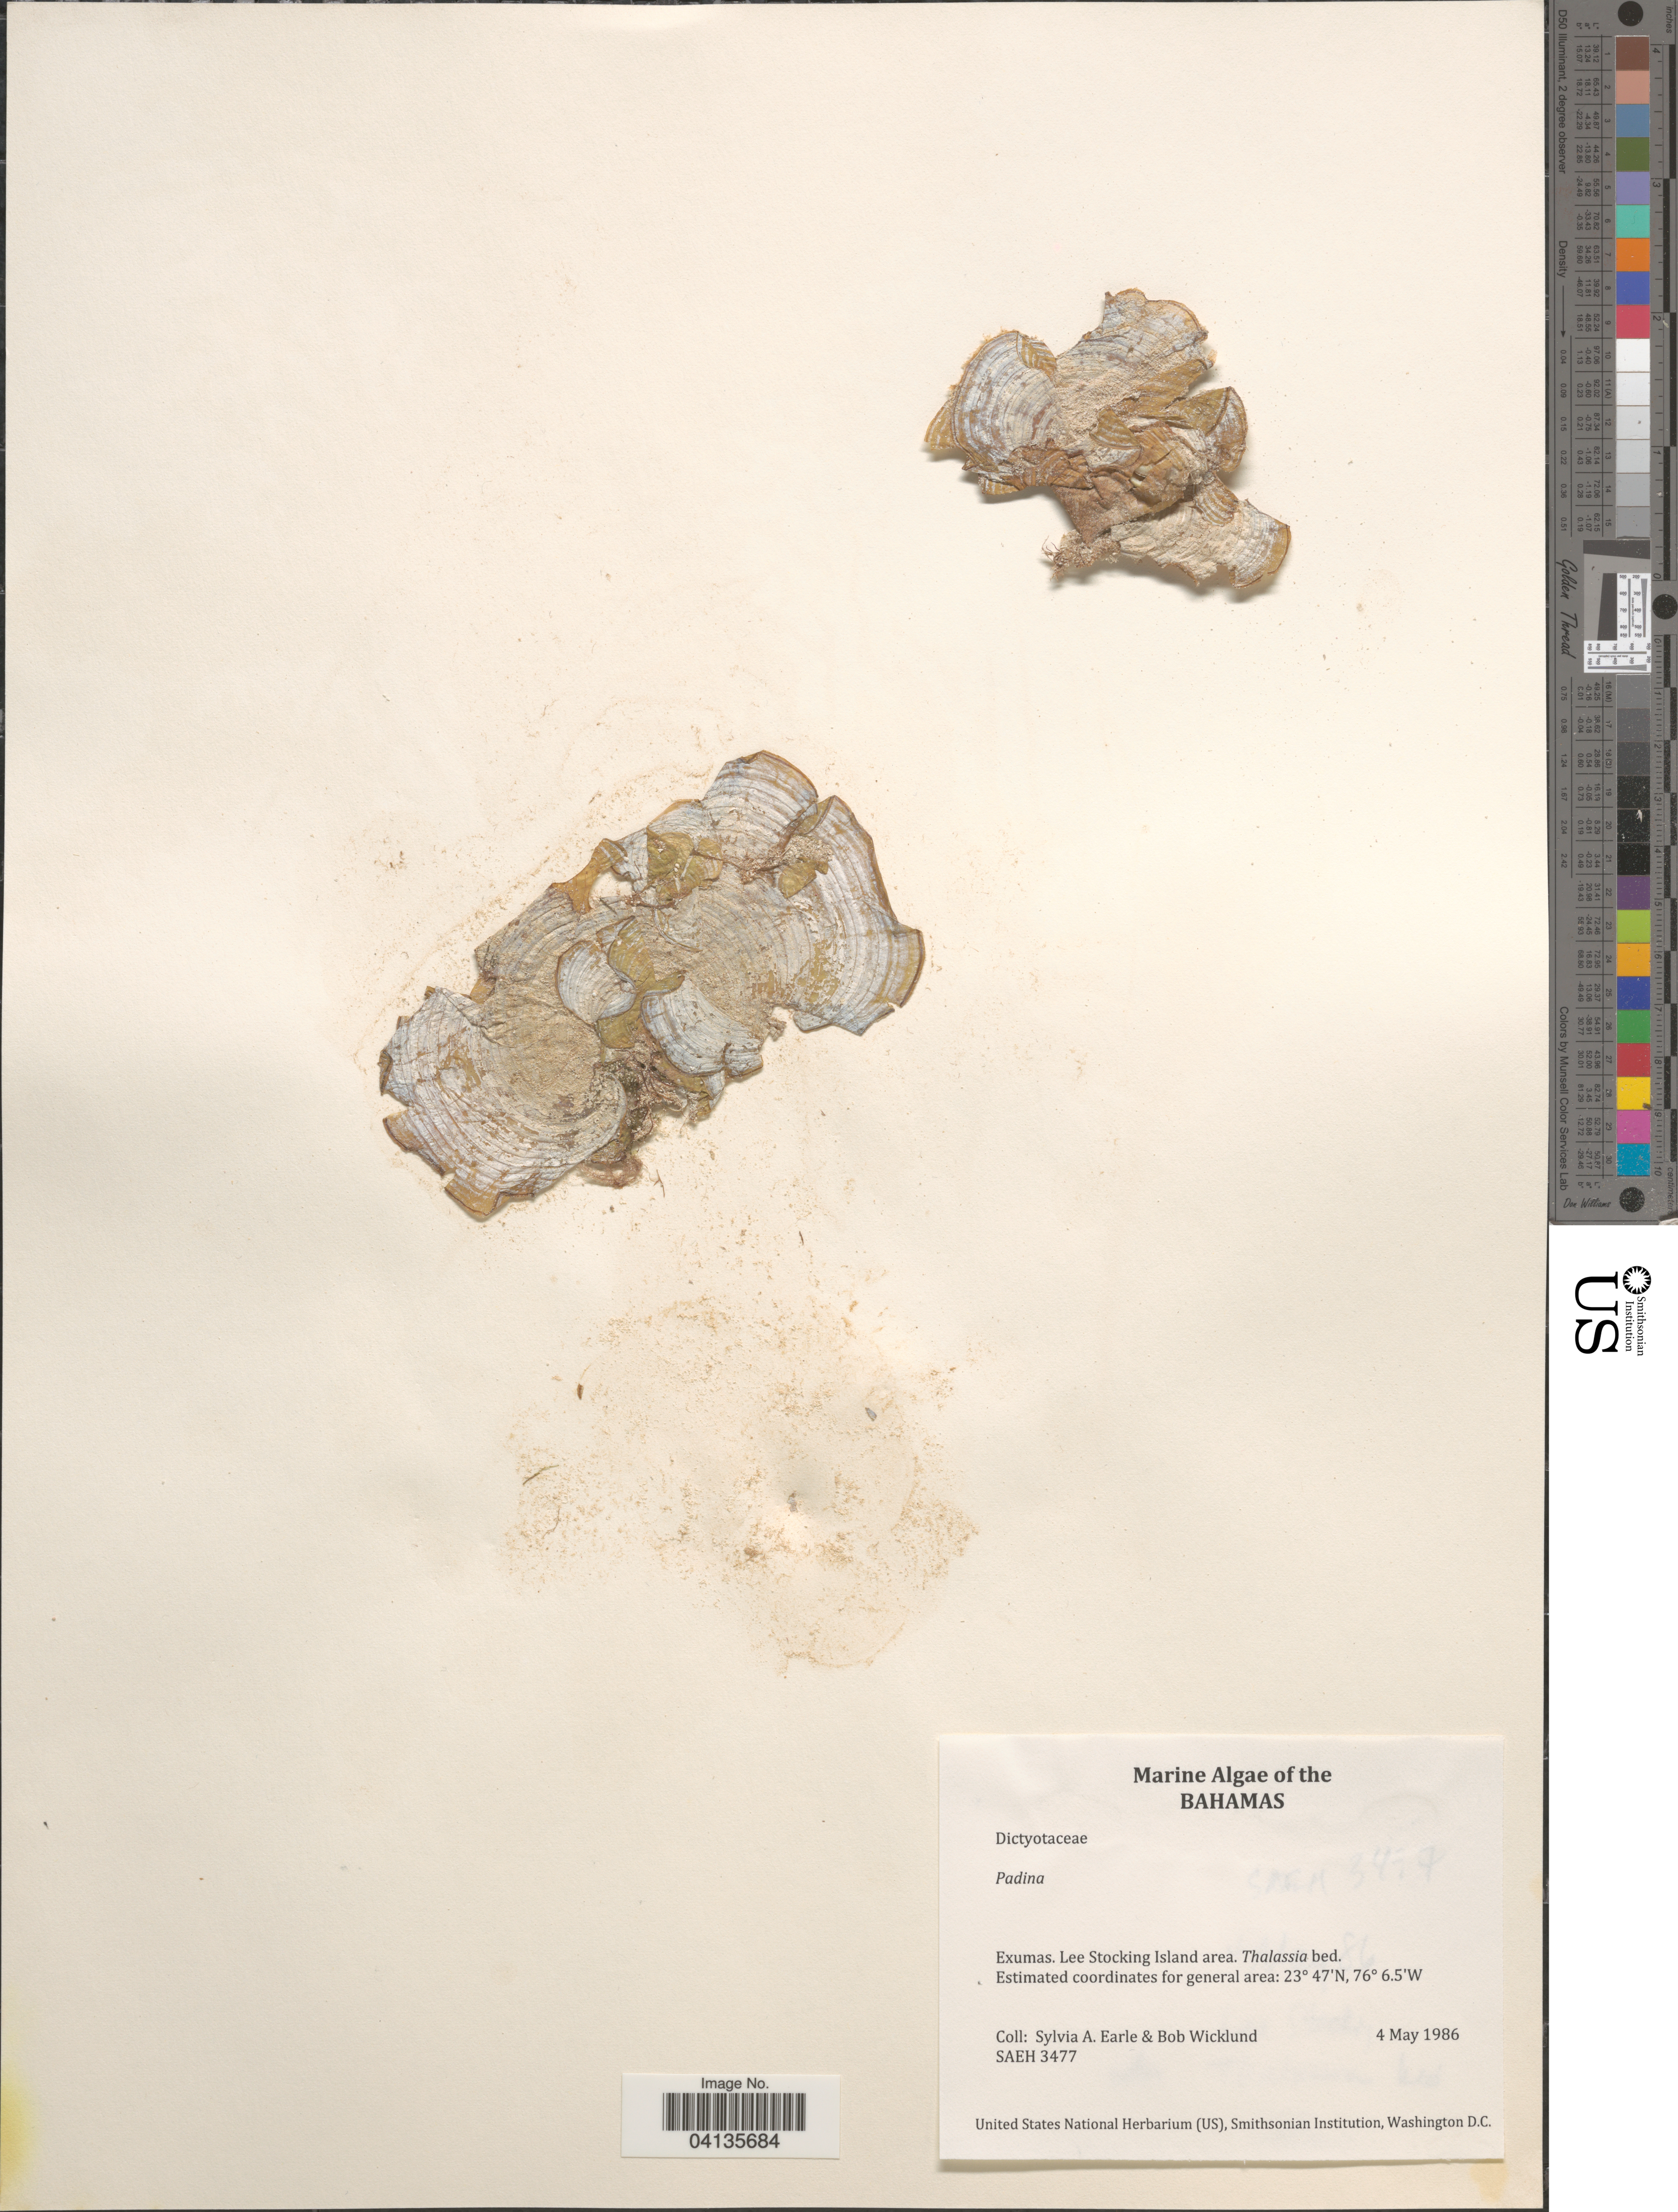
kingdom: Chromista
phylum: Ochrophyta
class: Phaeophyceae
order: Dictyotales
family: Dictyotaceae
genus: Padina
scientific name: Padina sp.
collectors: S. A. Earle & B. Wicklund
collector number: SAEH3477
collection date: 1986-05-04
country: Bahamas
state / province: Exuma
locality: Exumas. Lee Stocking Island area. Thalassia bed.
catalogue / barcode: US 238697